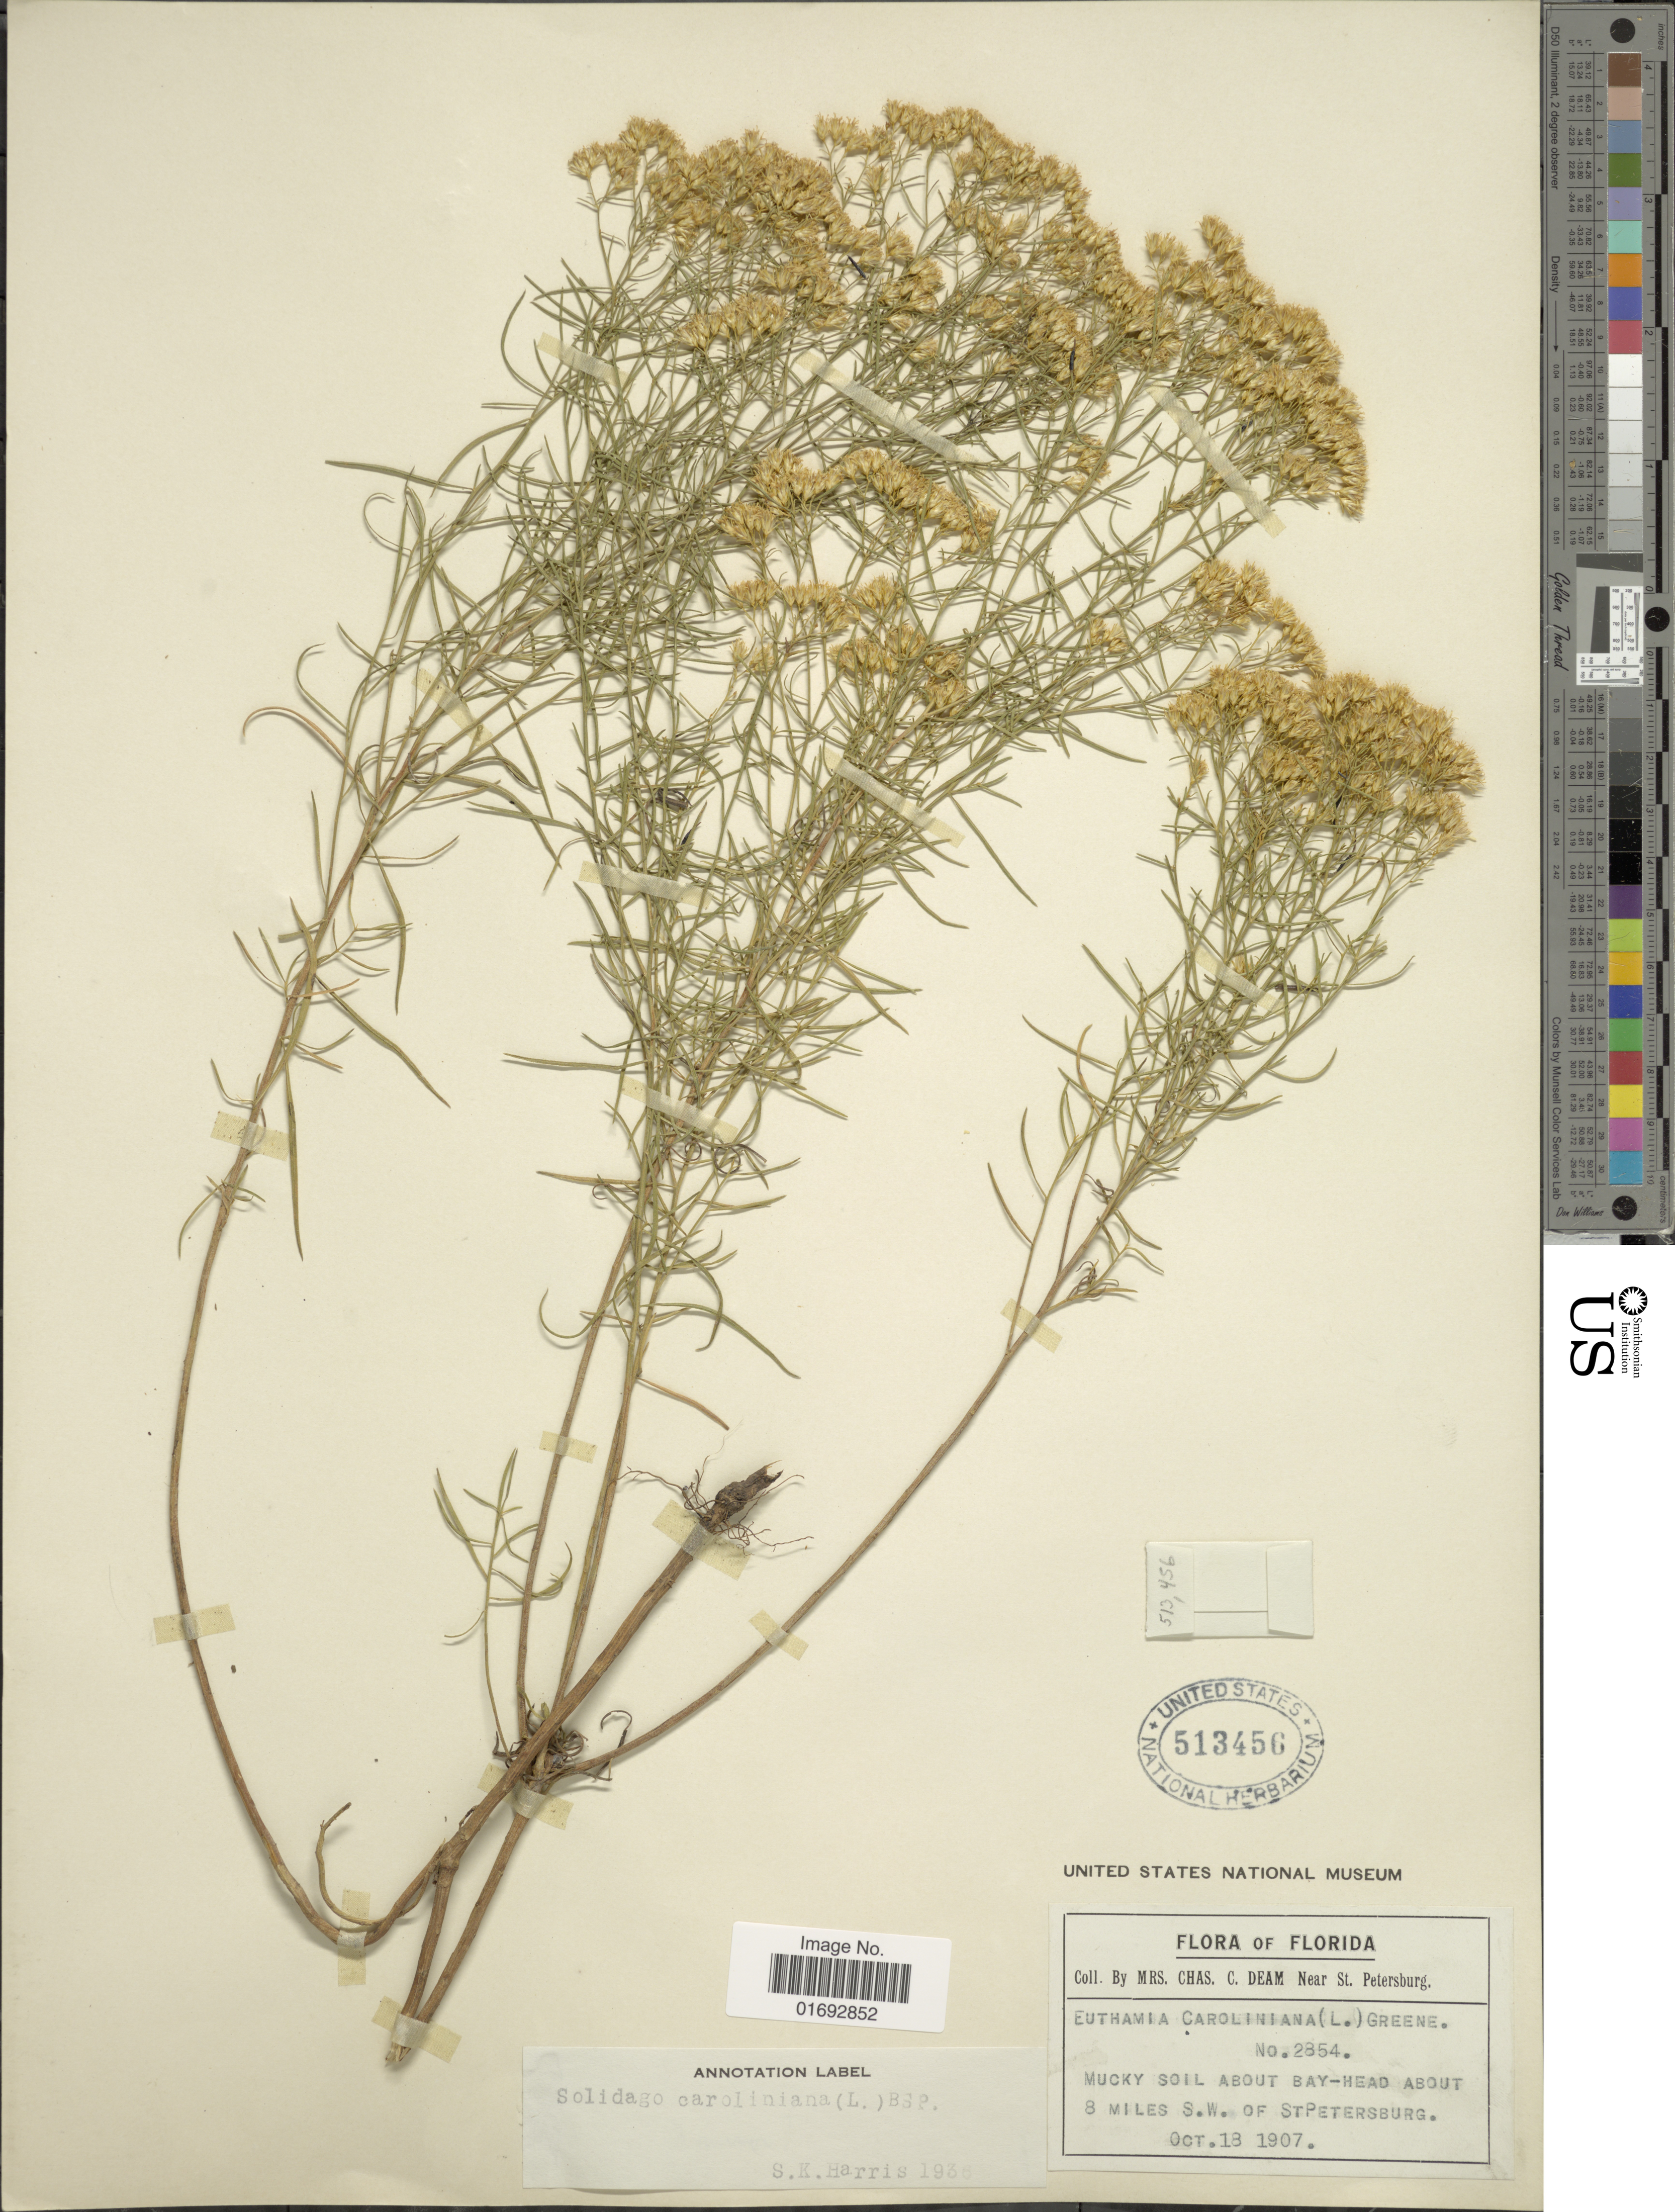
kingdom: Plantae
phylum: Tracheophyta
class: Magnoliopsida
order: Asterales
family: Asteraceae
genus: Euthamia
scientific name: Euthamia tenuifolia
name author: (Pursh) Nutt.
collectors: C. C. Deam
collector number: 2854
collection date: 1907-10-18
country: United States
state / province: Florida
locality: About Bay-Head about 8 miles S.W. of St Petersburg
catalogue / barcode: US 513456